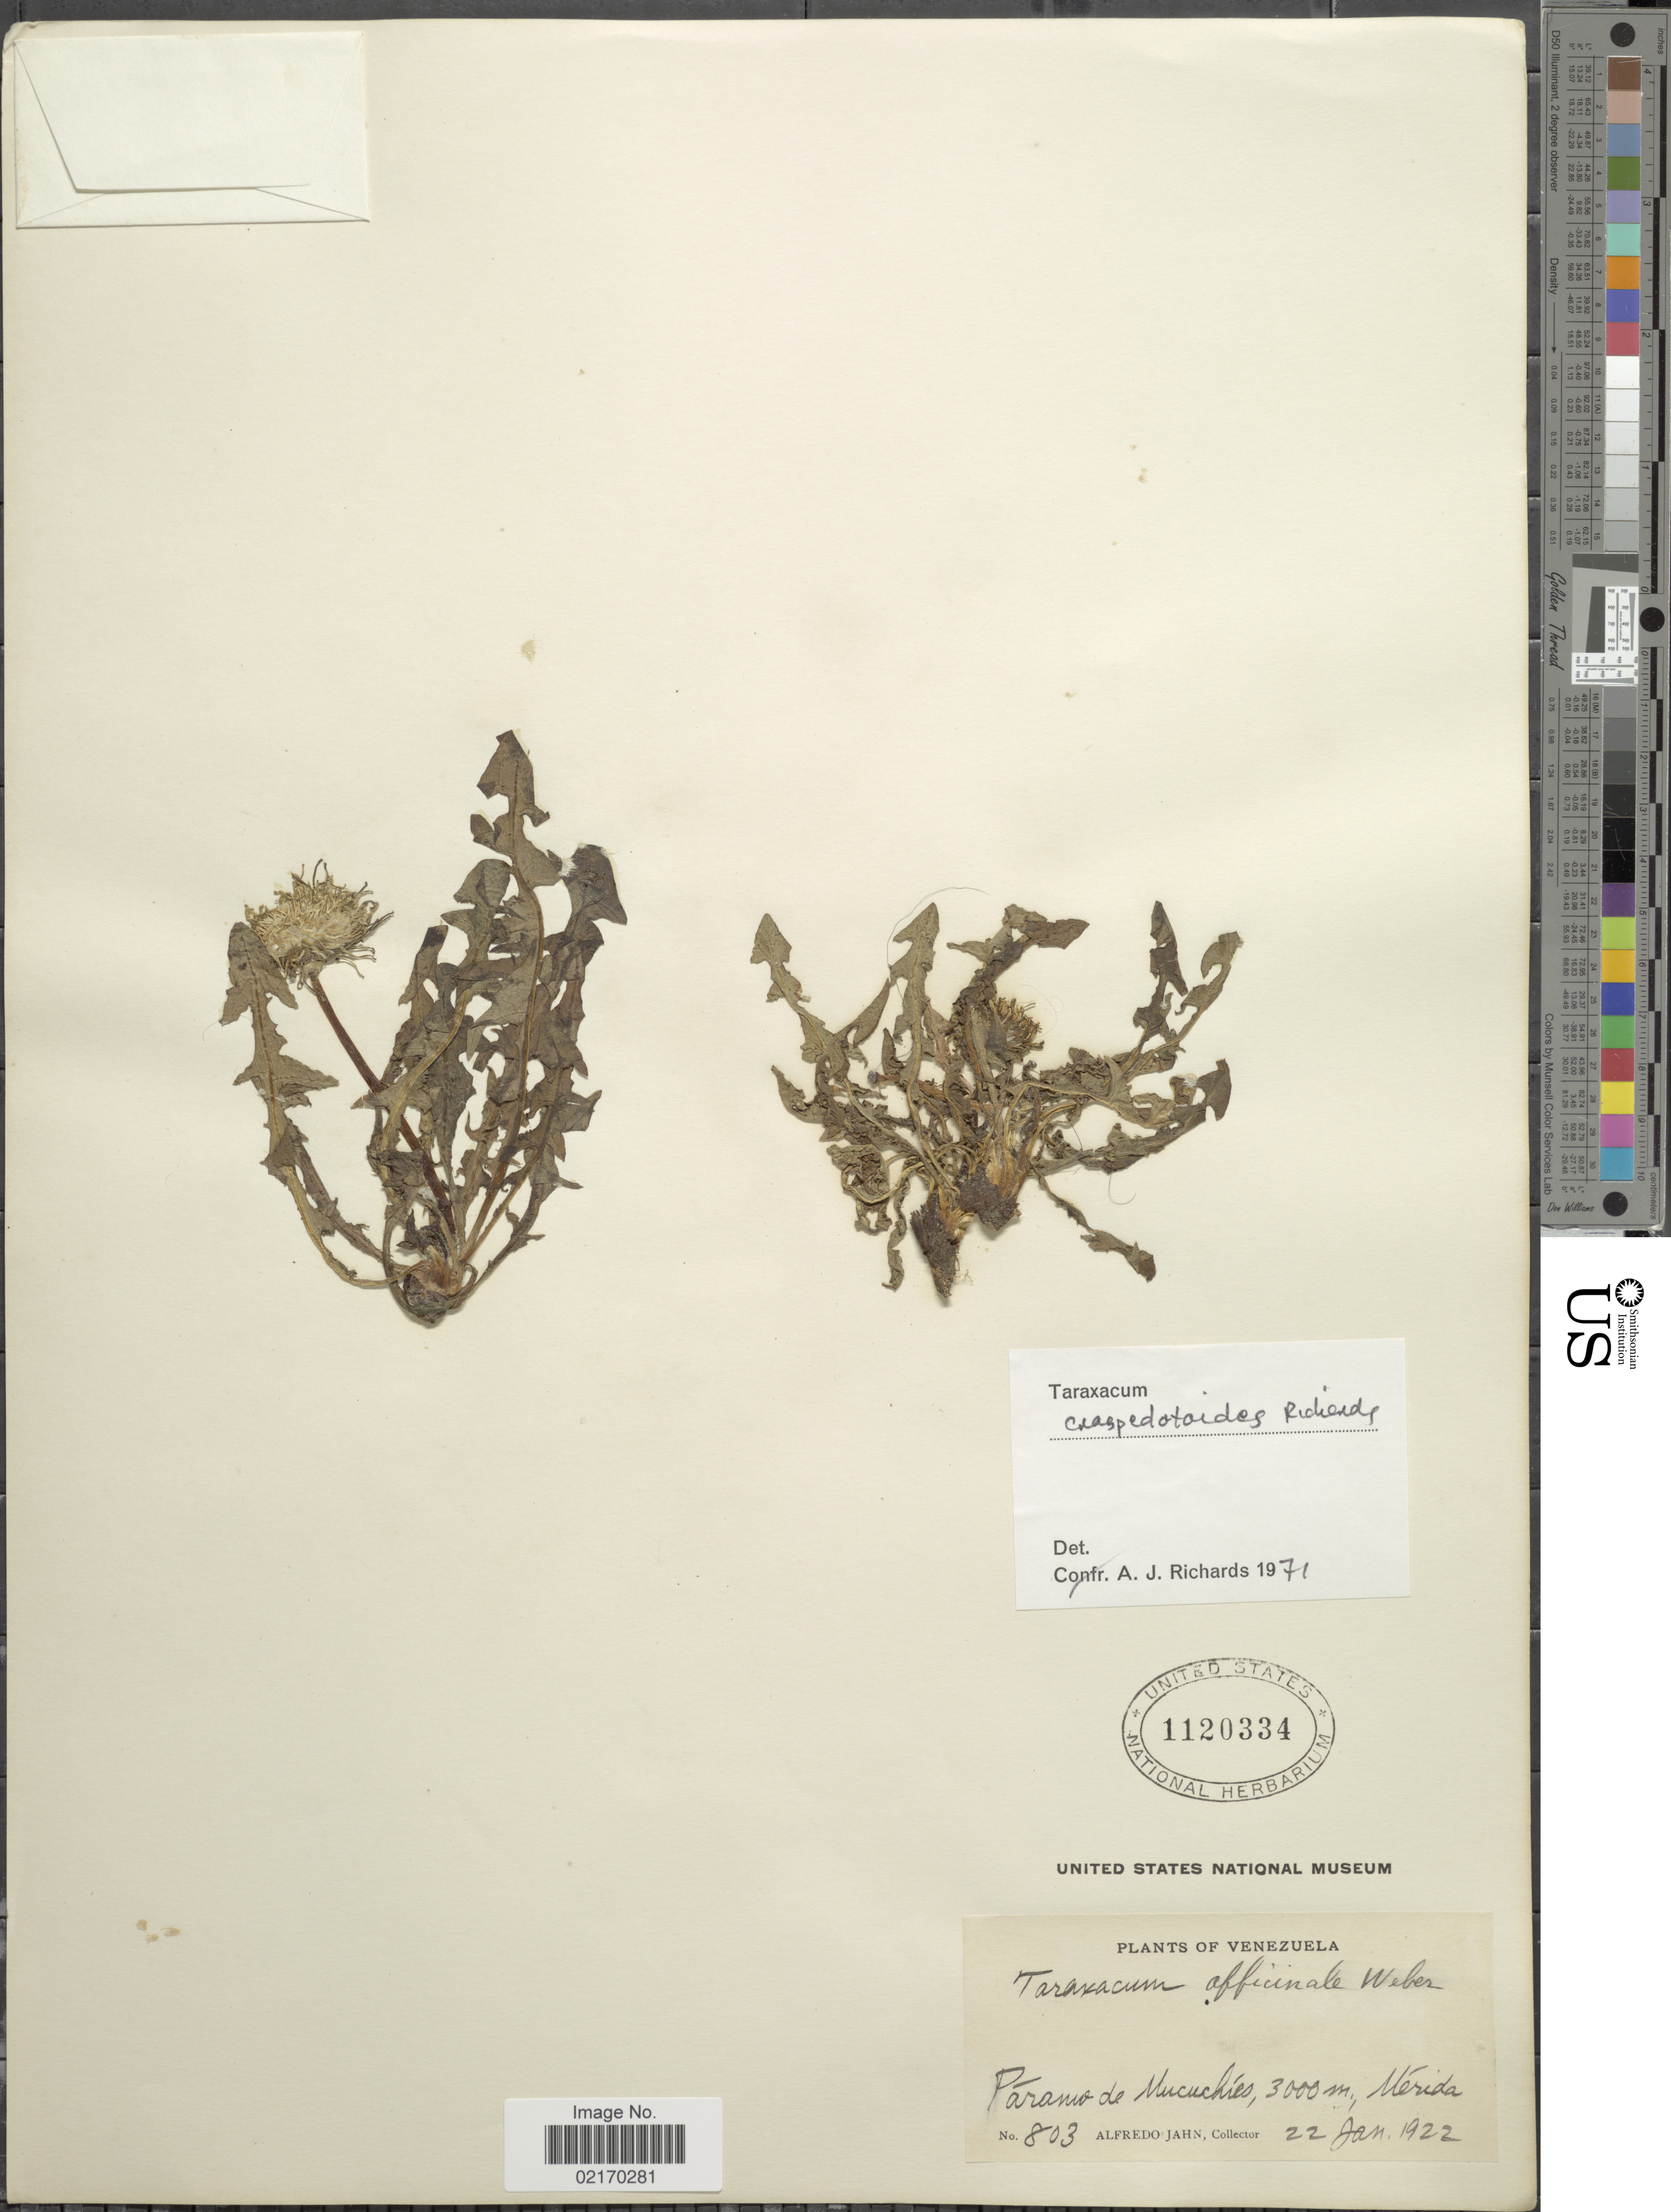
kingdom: Plantae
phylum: Tracheophyta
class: Magnoliopsida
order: Asterales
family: Asteraceae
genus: Taraxacum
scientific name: Taraxacum craspedotoides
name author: A.J. Richards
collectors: A. Jahn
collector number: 803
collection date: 1922-01-22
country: Venezuela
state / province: Mérida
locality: Paramo de Mucuchies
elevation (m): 3000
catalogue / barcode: US 1120334